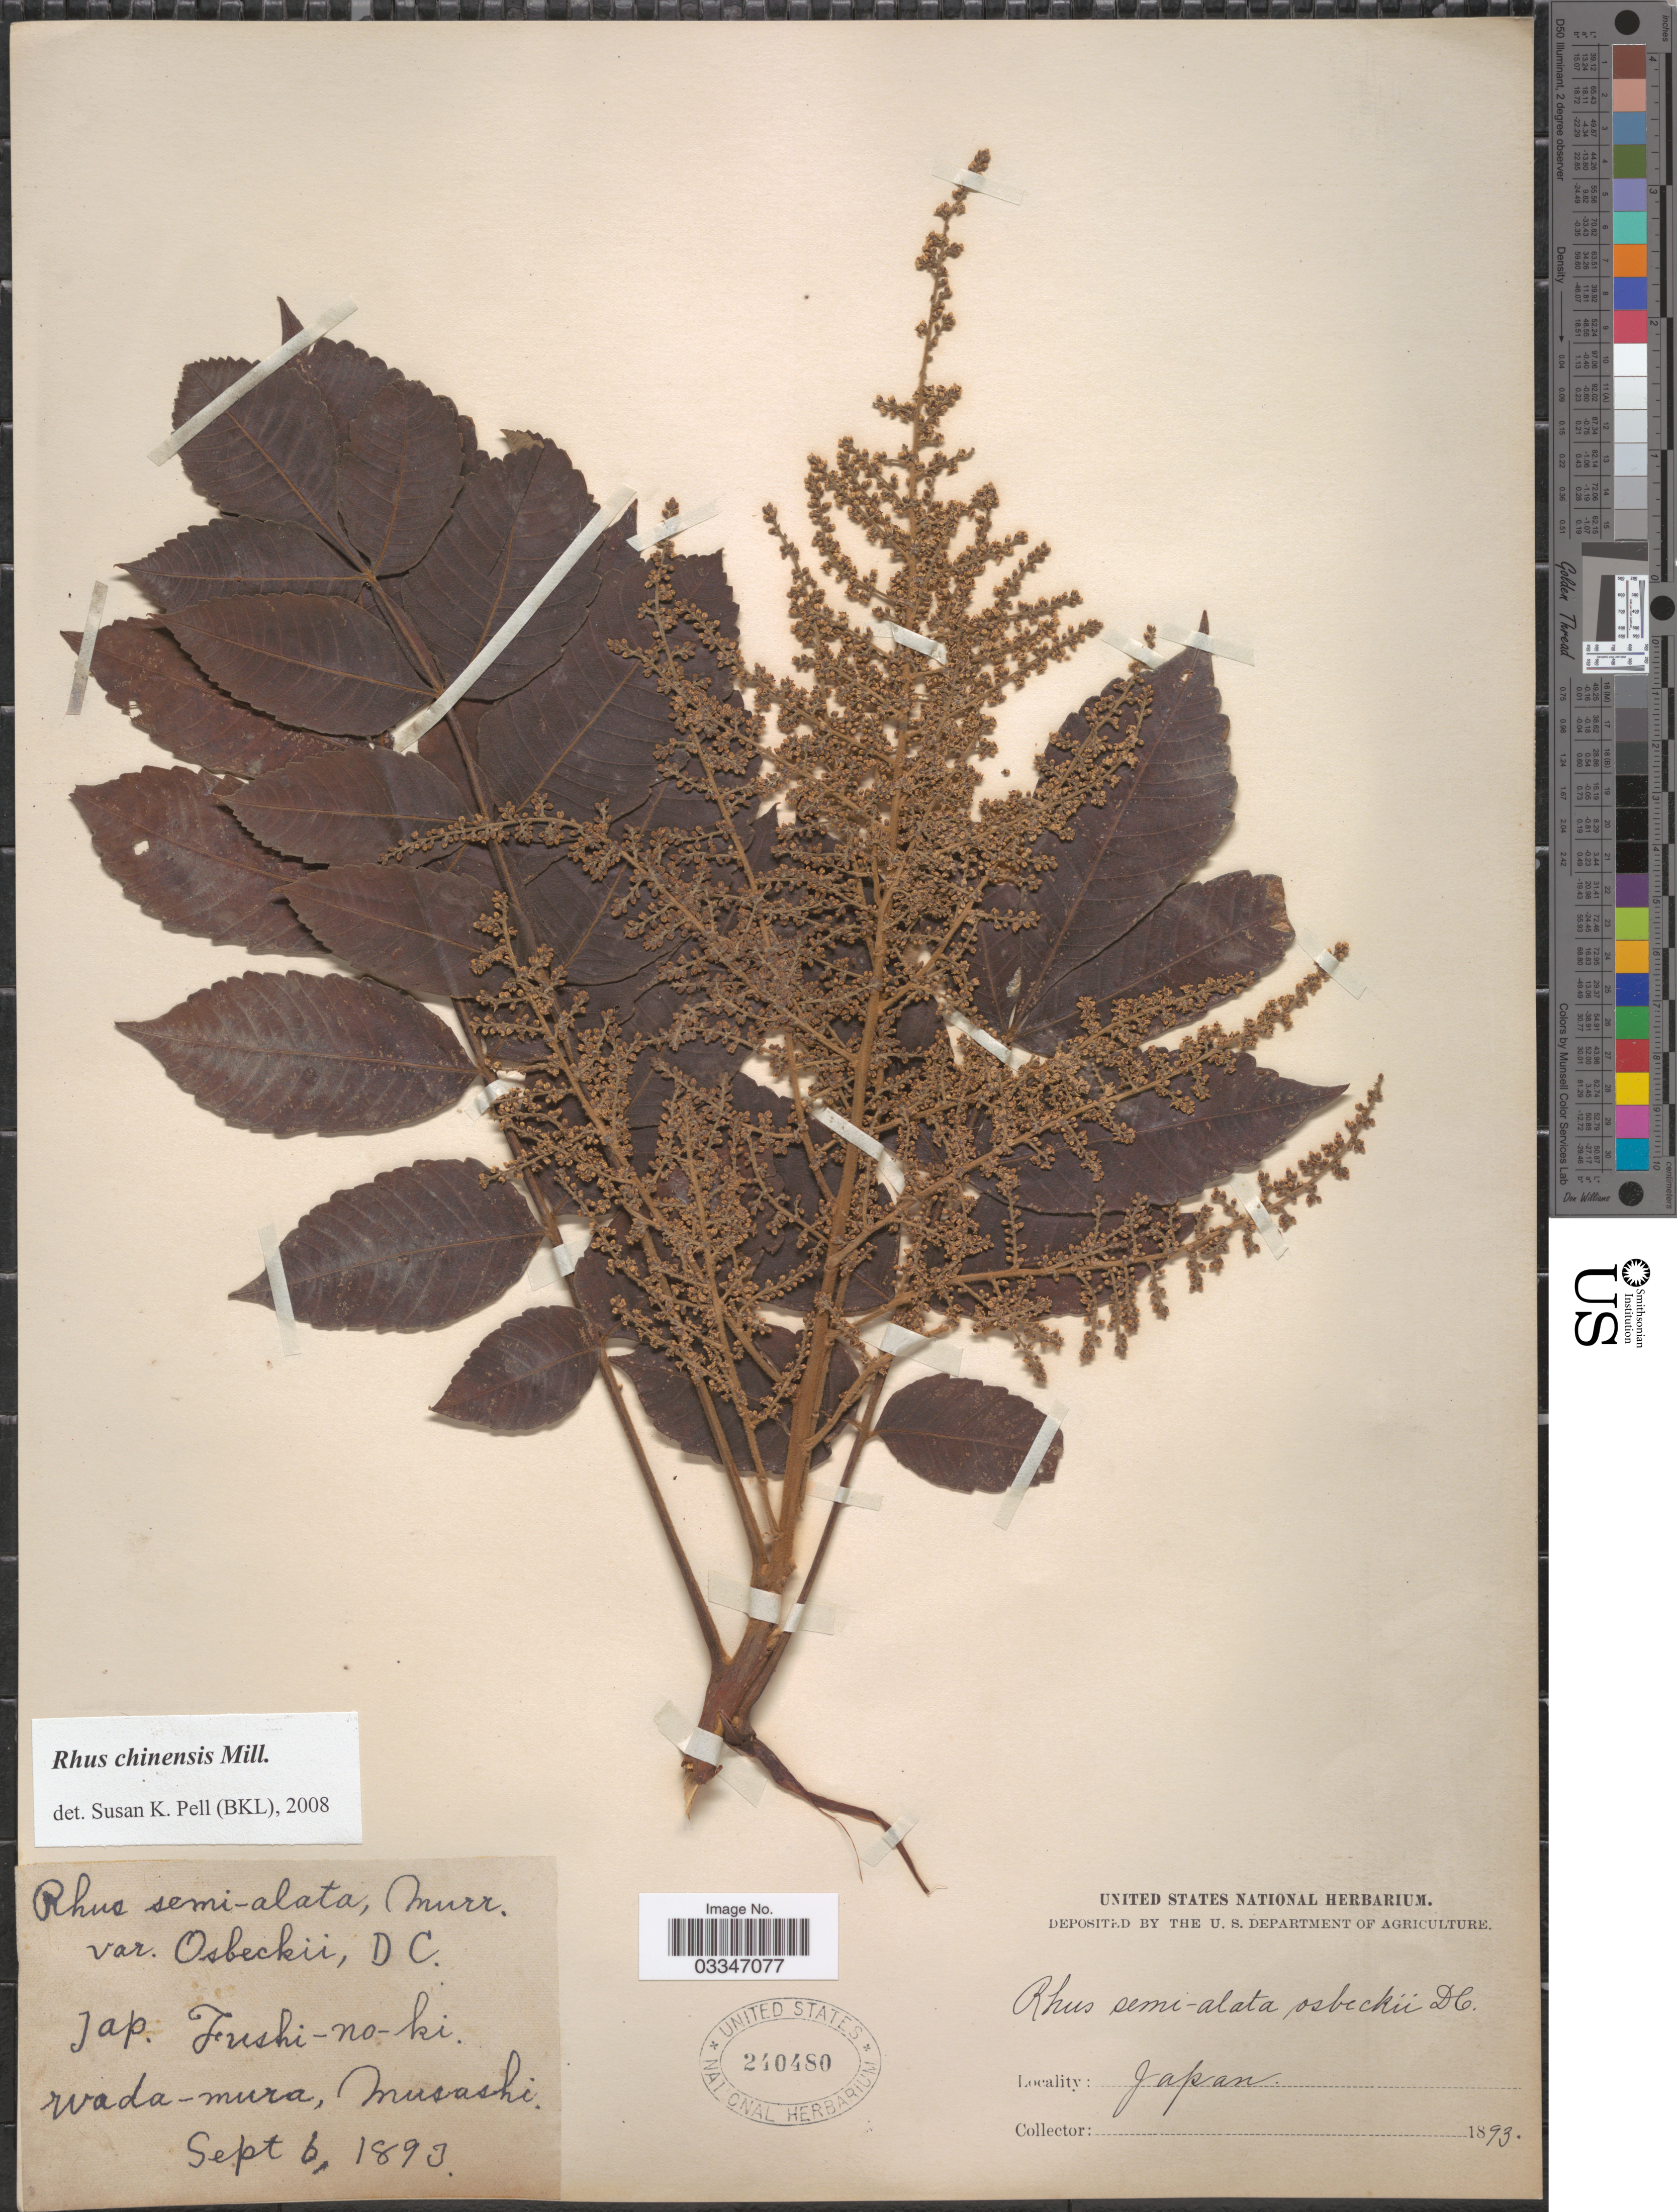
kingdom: Plantae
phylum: Tracheophyta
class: Magnoliopsida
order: Sapindales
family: Anacardiaceae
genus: Rhus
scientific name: Rhus chinensis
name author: Mill.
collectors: ex herb. United States National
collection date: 1893-09-06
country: Japan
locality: Fushi-no-ki. Wada-mura, Musashi.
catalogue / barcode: US 240480